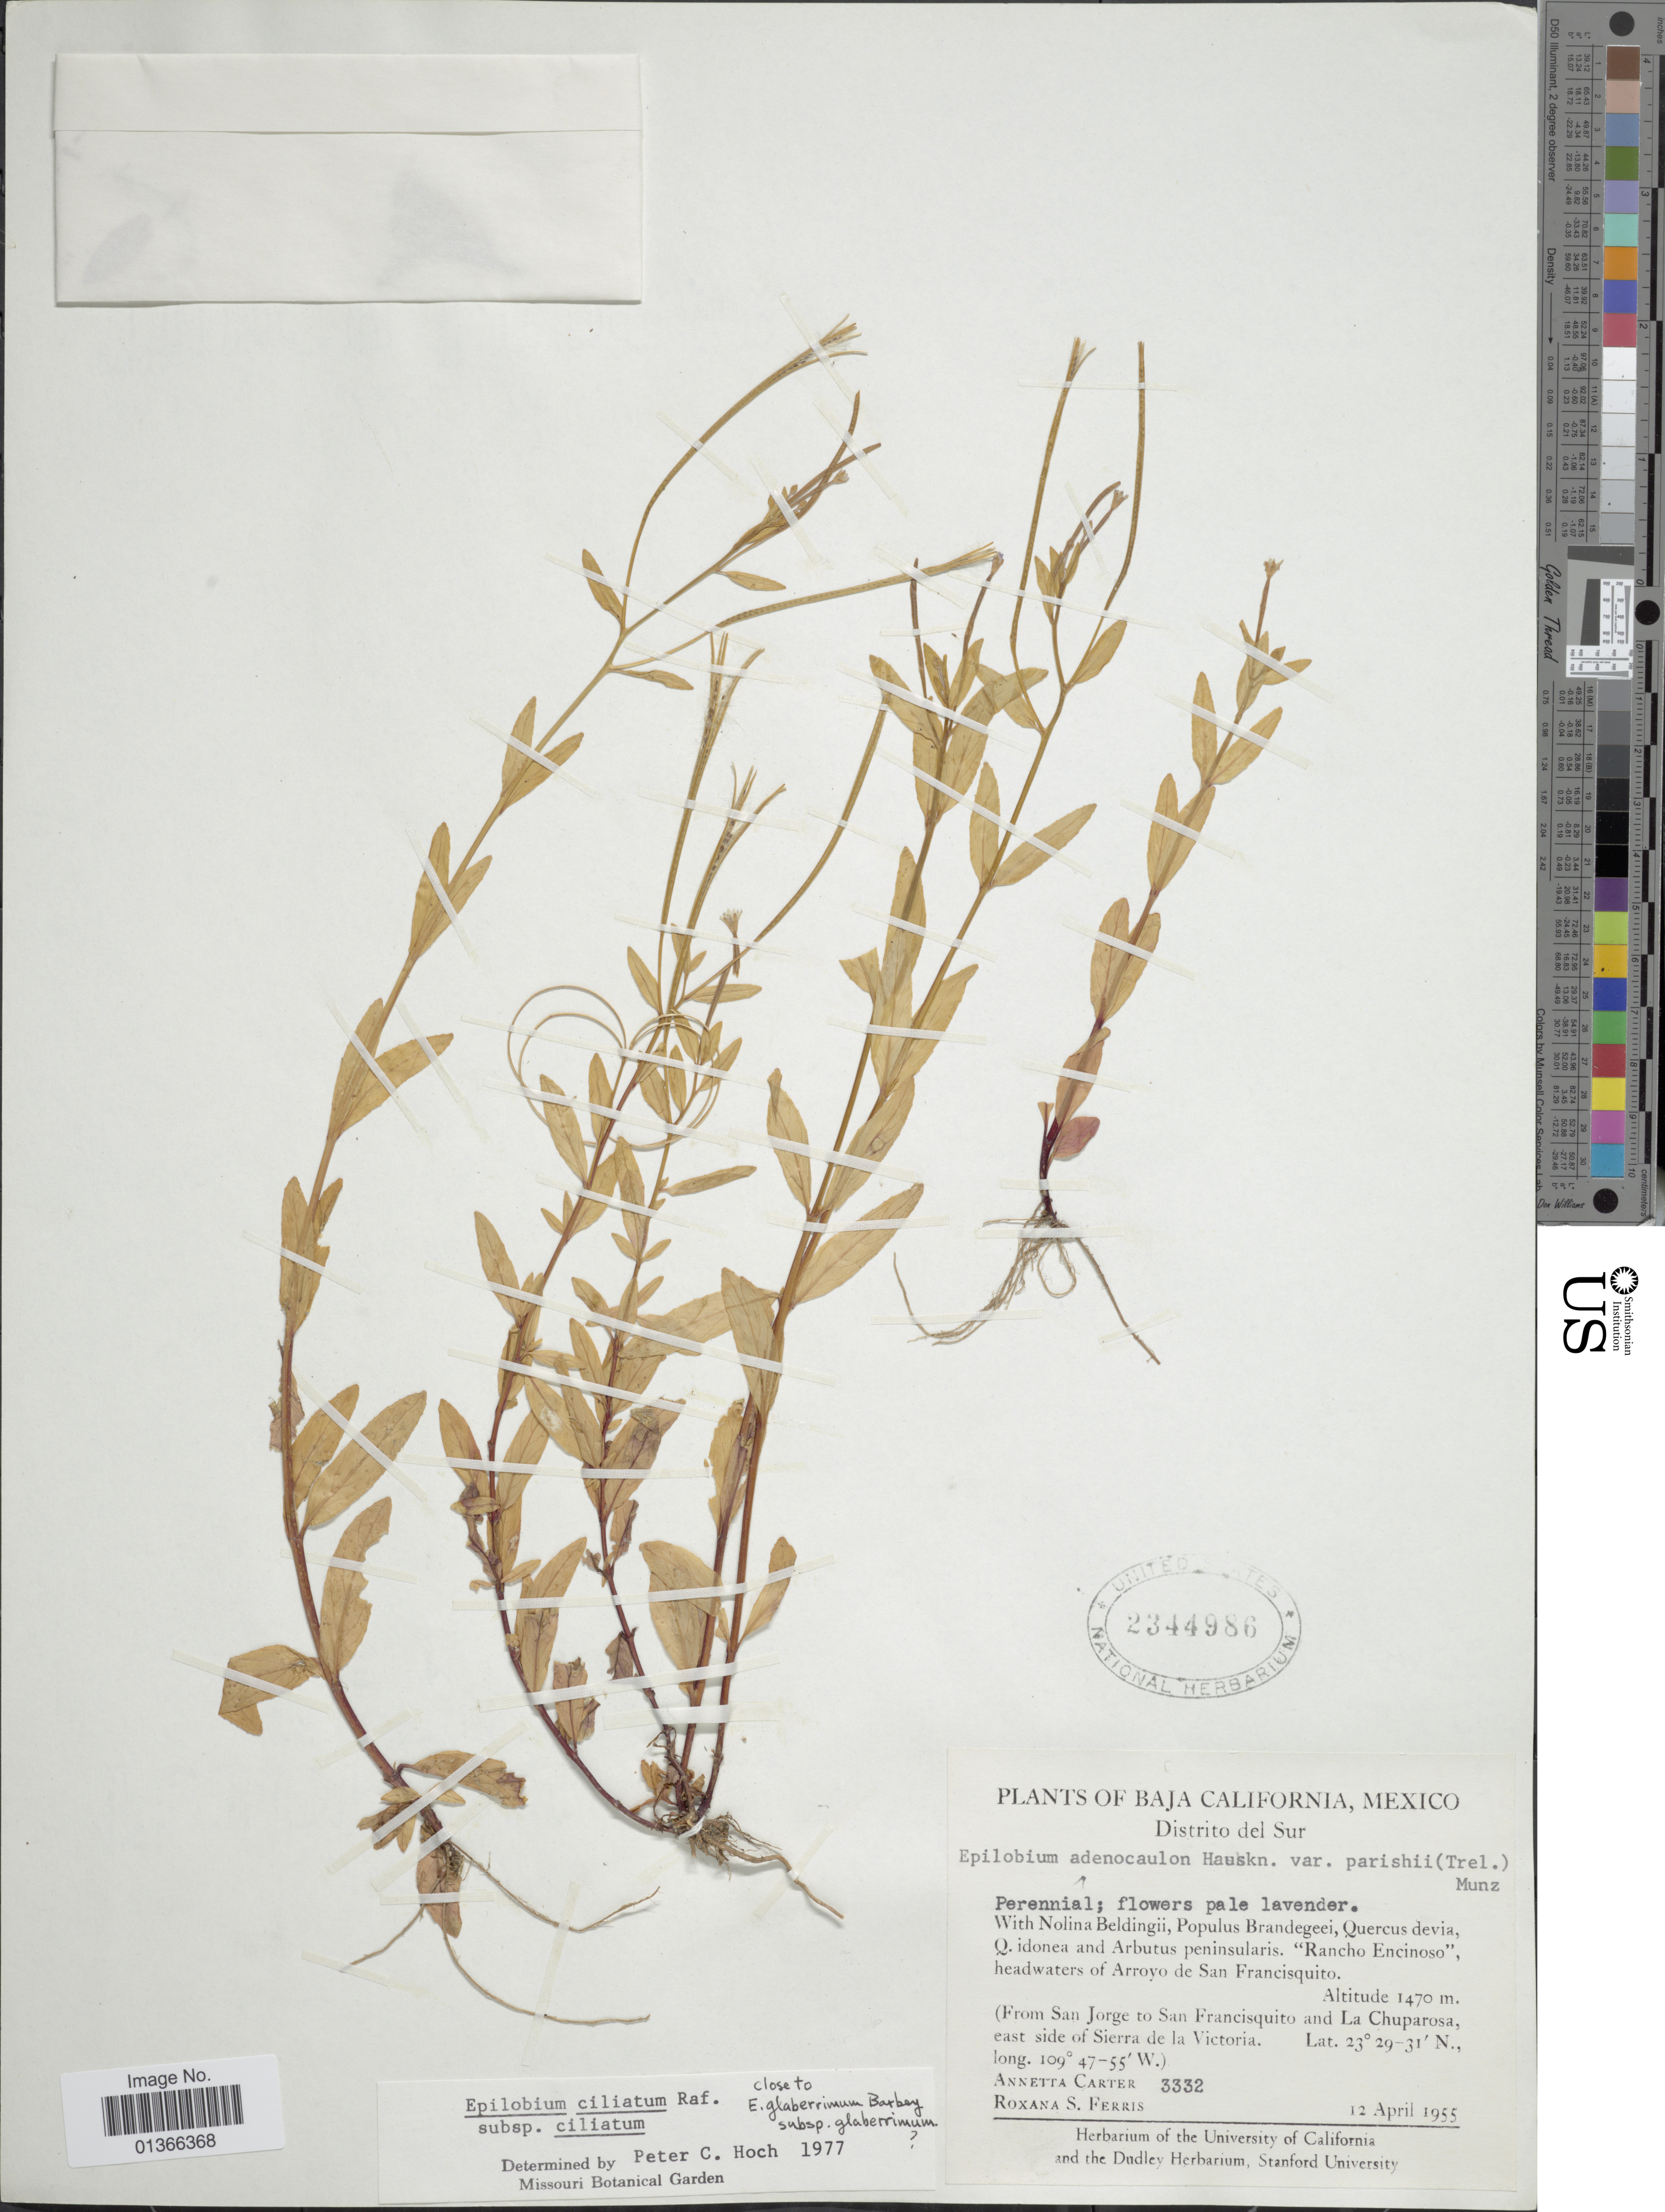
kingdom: Plantae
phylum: Tracheophyta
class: Magnoliopsida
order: Myrtales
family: Onagraceae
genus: Epilobium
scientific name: Epilobium ciliatum subsp. ciliatum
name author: Raf.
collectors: A. Carter & R. S. Ferris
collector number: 3332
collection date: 1955-04-12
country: Mexico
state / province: Baja California Sur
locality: Distrito del Sur. (From San Jorge to San Francisquito and La Chuparosa, east side of Sierra de la Victoria).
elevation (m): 1470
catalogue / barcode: US 2344986